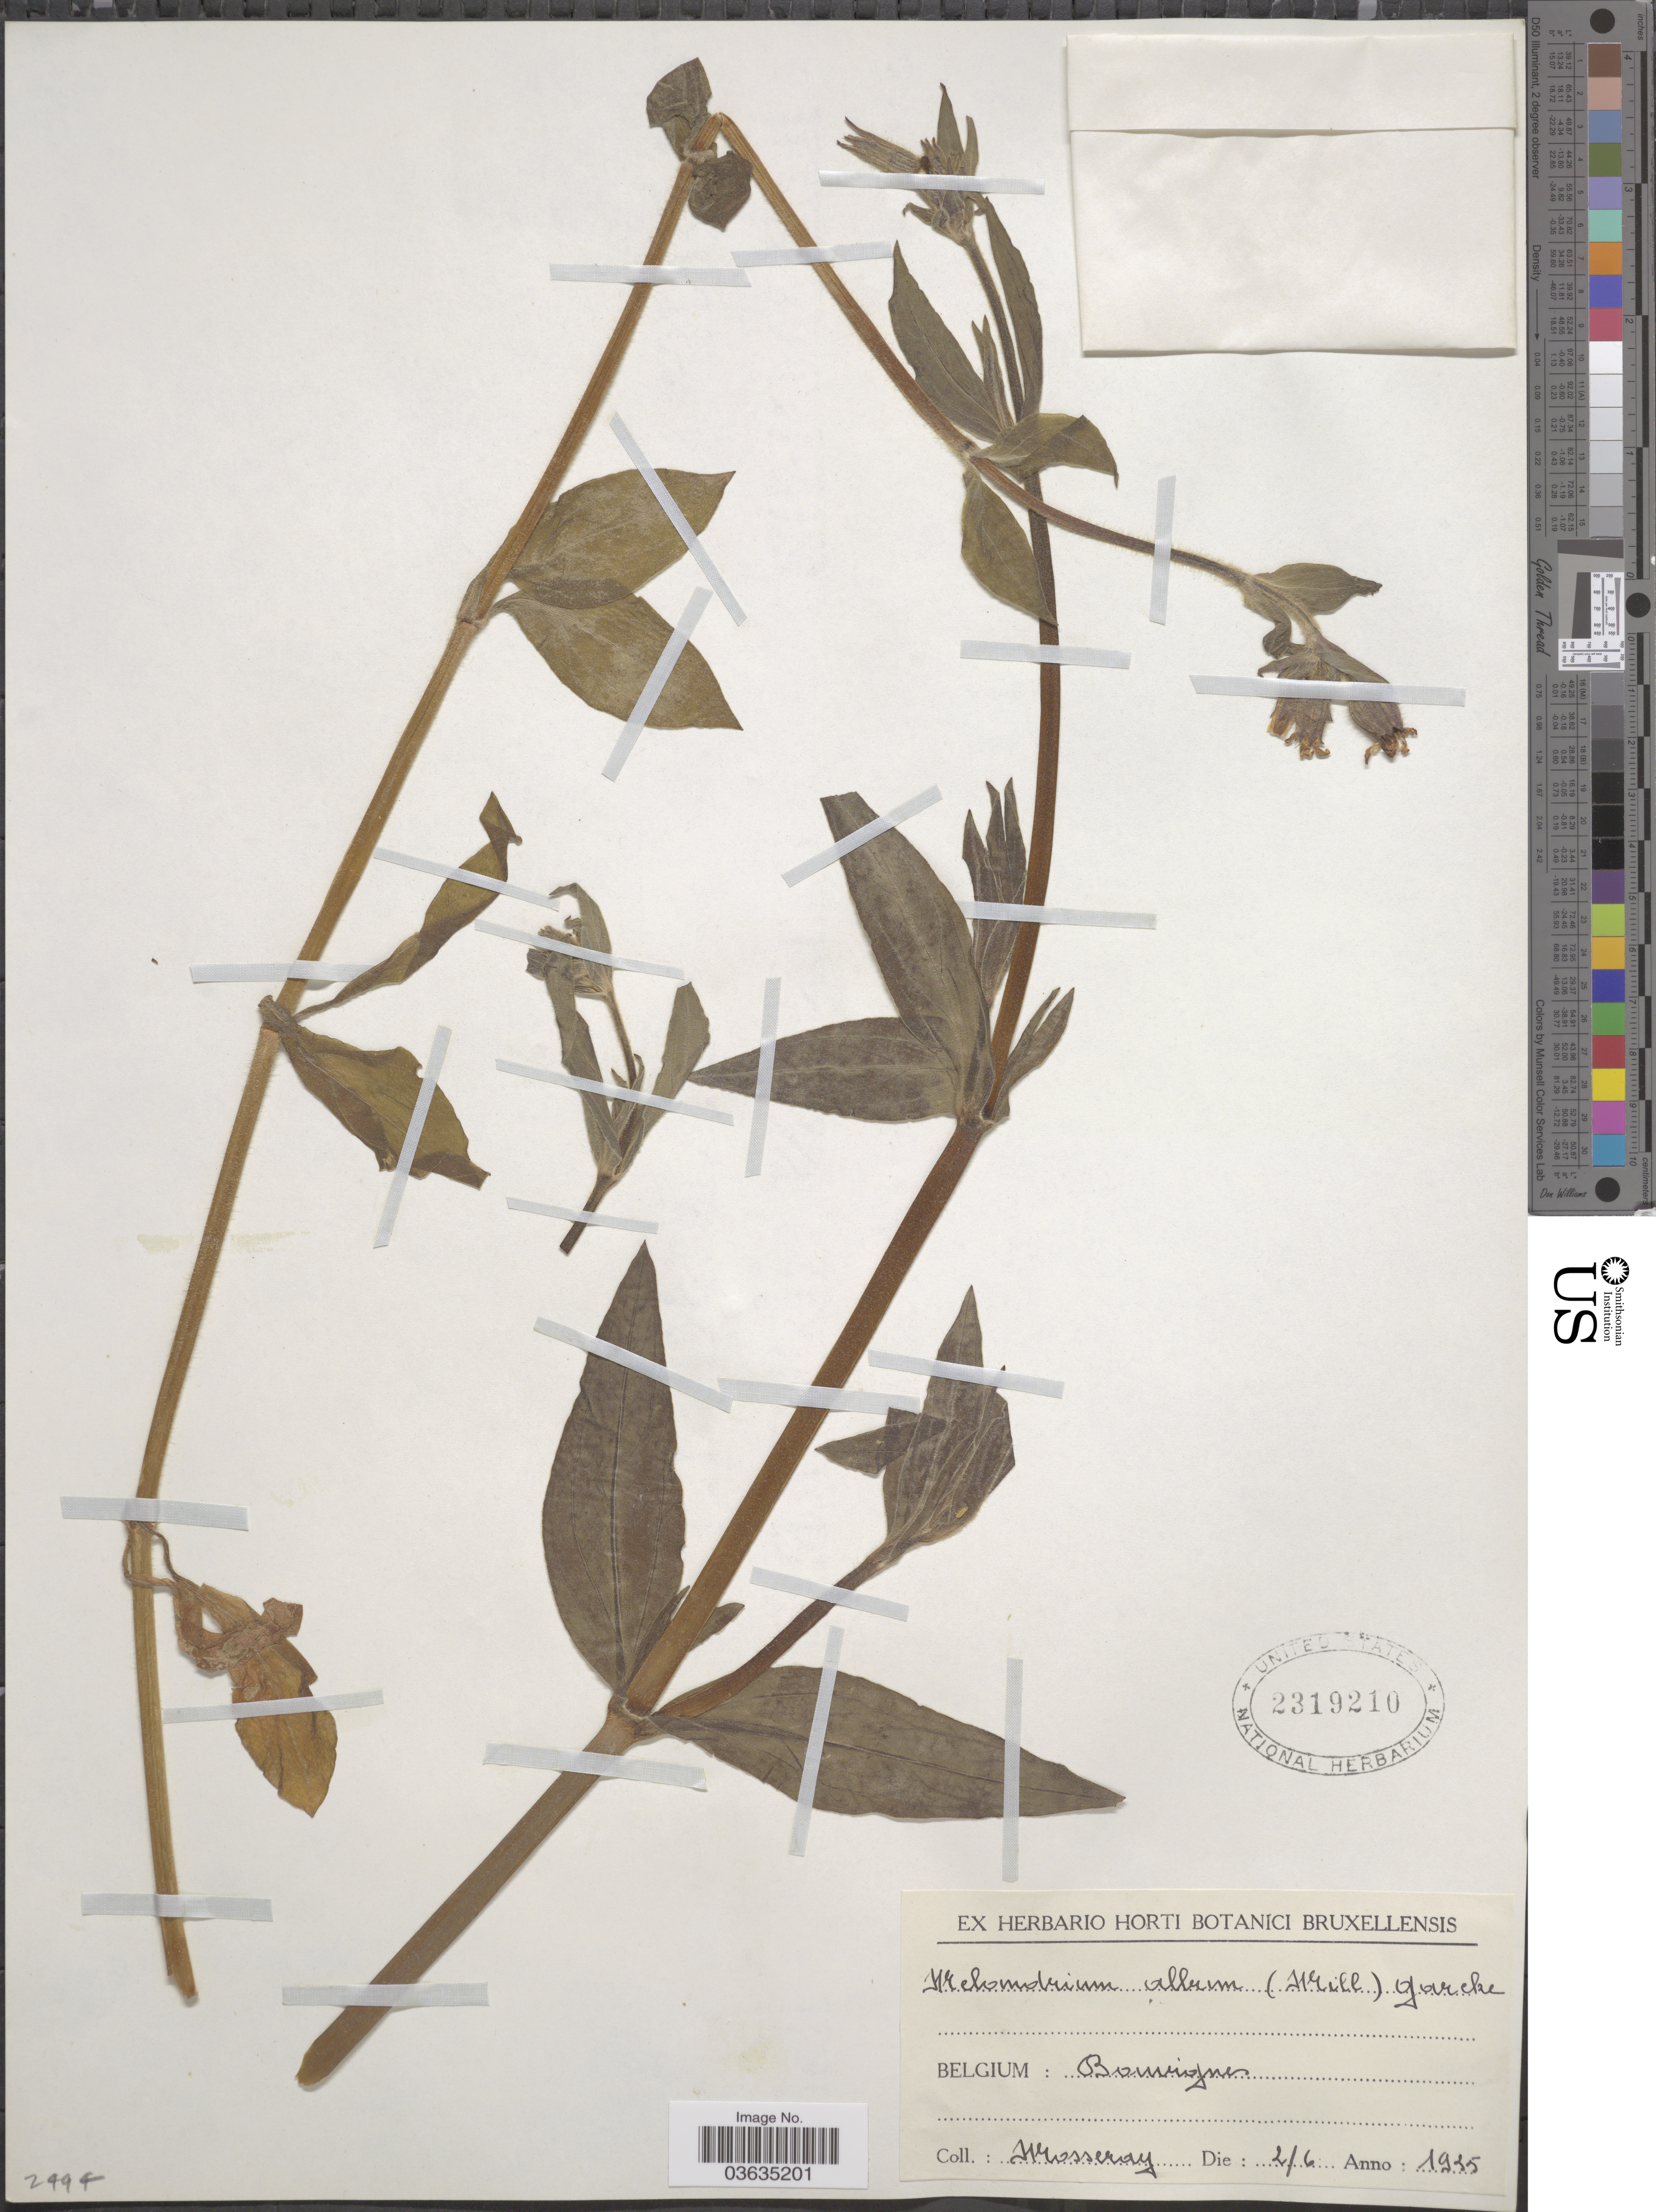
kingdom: Plantae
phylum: Tracheophyta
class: Magnoliopsida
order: Caryophyllales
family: Caryophyllaceae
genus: Silene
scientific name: Silene latifolia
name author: Poir.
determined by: Strong, Mark T., (BOT), Smithsonian Institution - National Museum of Natural History (UNITED STATES)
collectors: Mosseray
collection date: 1935-06-02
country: Belgium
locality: Bouvignes.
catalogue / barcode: US 2319210